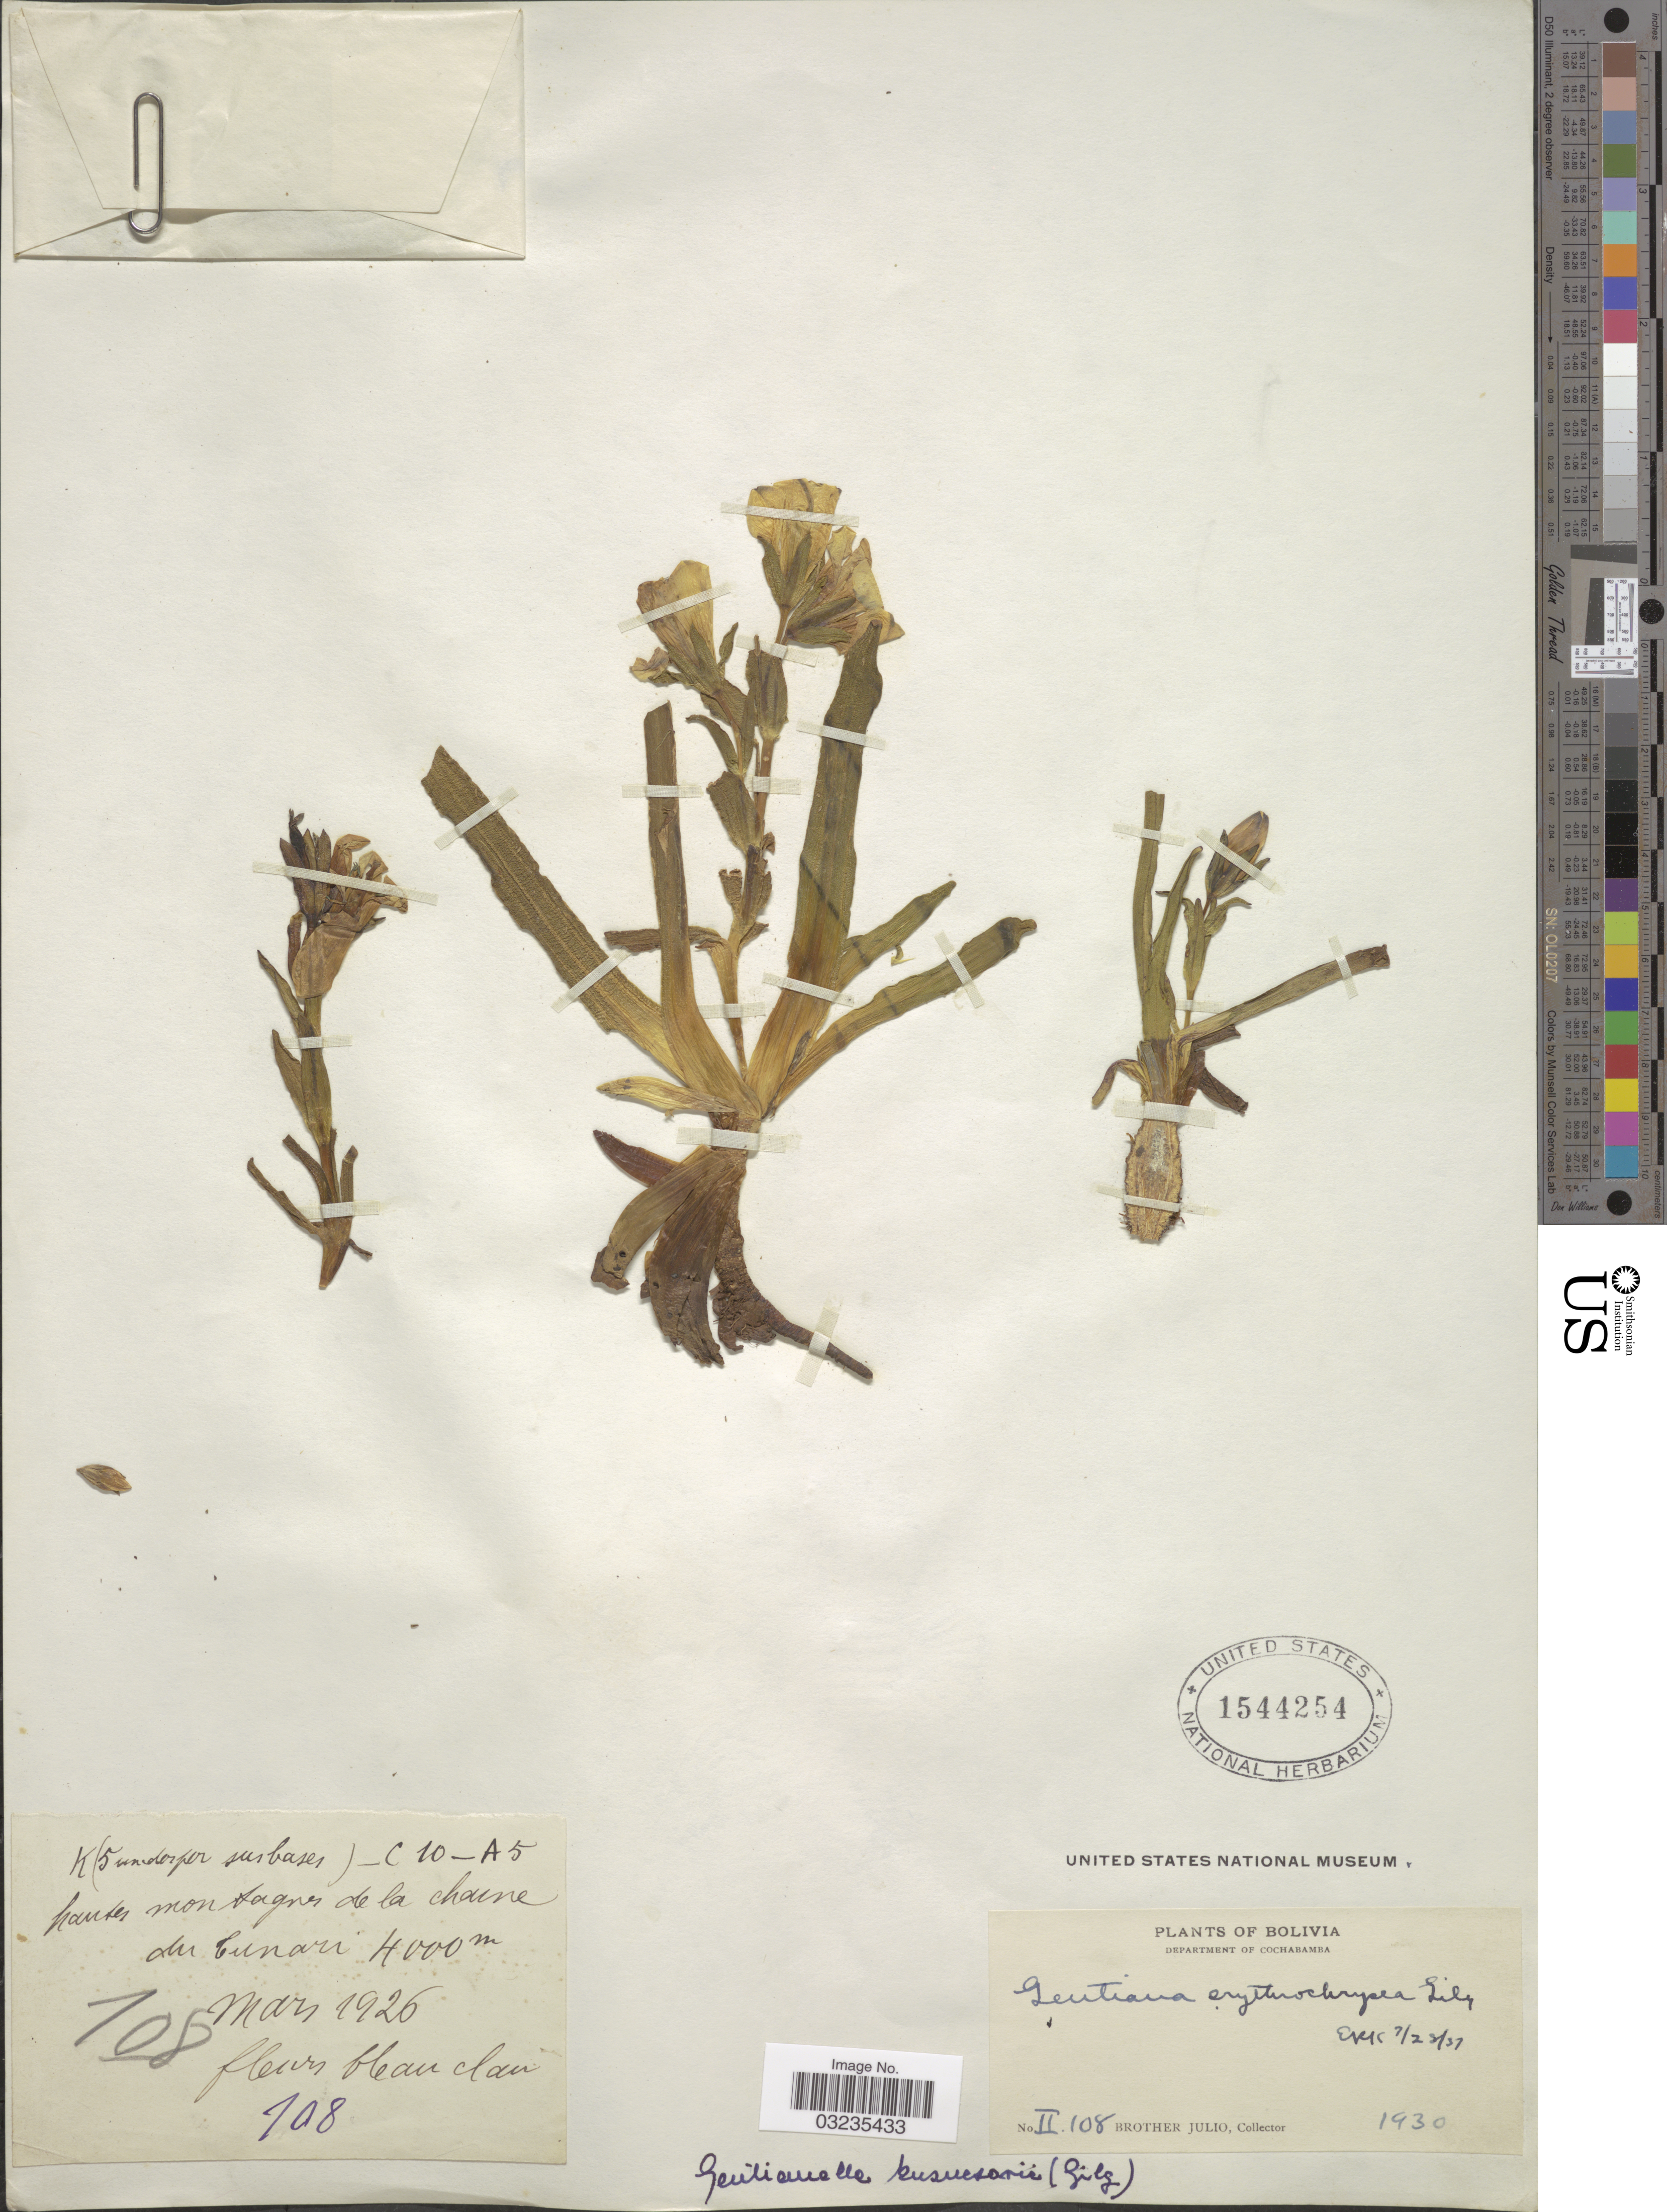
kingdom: Plantae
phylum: Tracheophyta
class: Magnoliopsida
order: Gentianales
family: Gentianaceae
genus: Gentiana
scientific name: Gentiana kusnezowii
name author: Gilg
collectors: Bro. Julio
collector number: II108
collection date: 1926-03/1930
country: Bolivia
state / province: Cochabamba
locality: Department of Cochabamba. Hautes montagnes de la chaine du Cunari.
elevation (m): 4000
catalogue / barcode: US 1544254